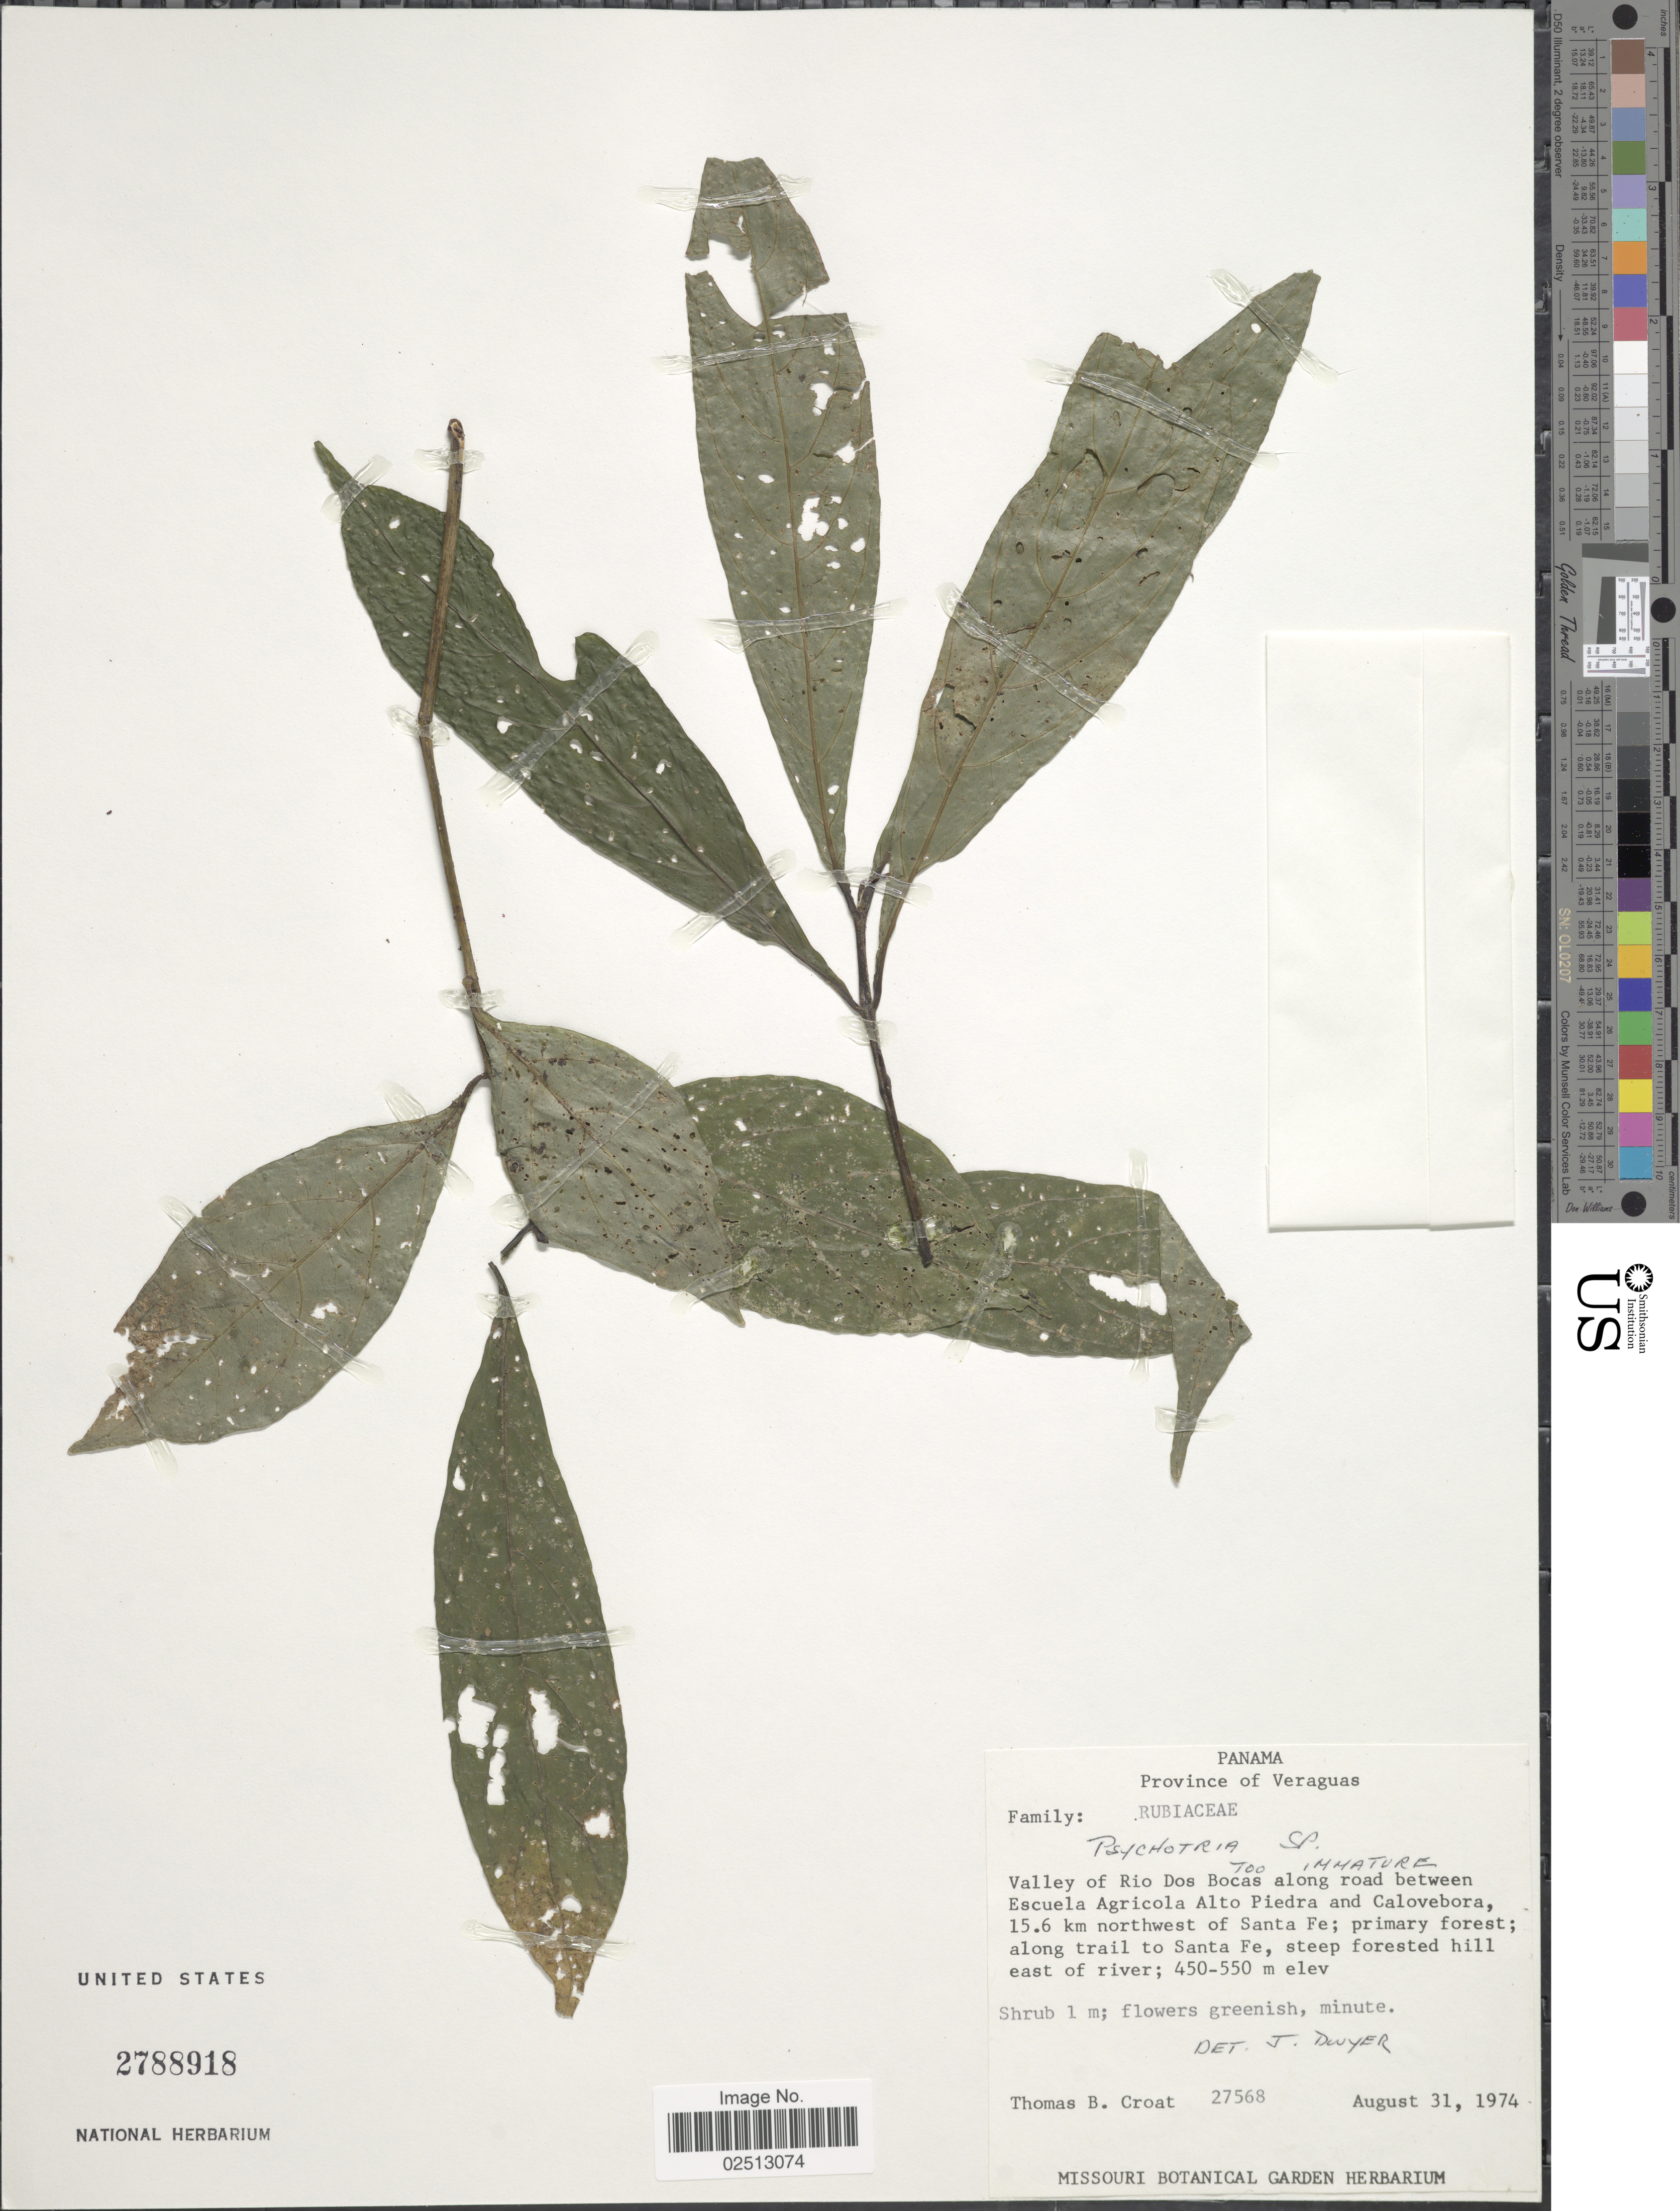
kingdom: Plantae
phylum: Tracheophyta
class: Magnoliopsida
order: Gentianales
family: Rubiaceae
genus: Psychotria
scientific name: Psychotria sp.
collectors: T. B. Croat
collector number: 27568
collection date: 1974-08-31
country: Panama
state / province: Veraguas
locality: Province of Veraguas. Valley of Rio Dos Bocas along road between Escuela Agricola Alto Piedra and Calovebora. 15.6 km northwest of Santa Fe.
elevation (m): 450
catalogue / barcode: US 2788918